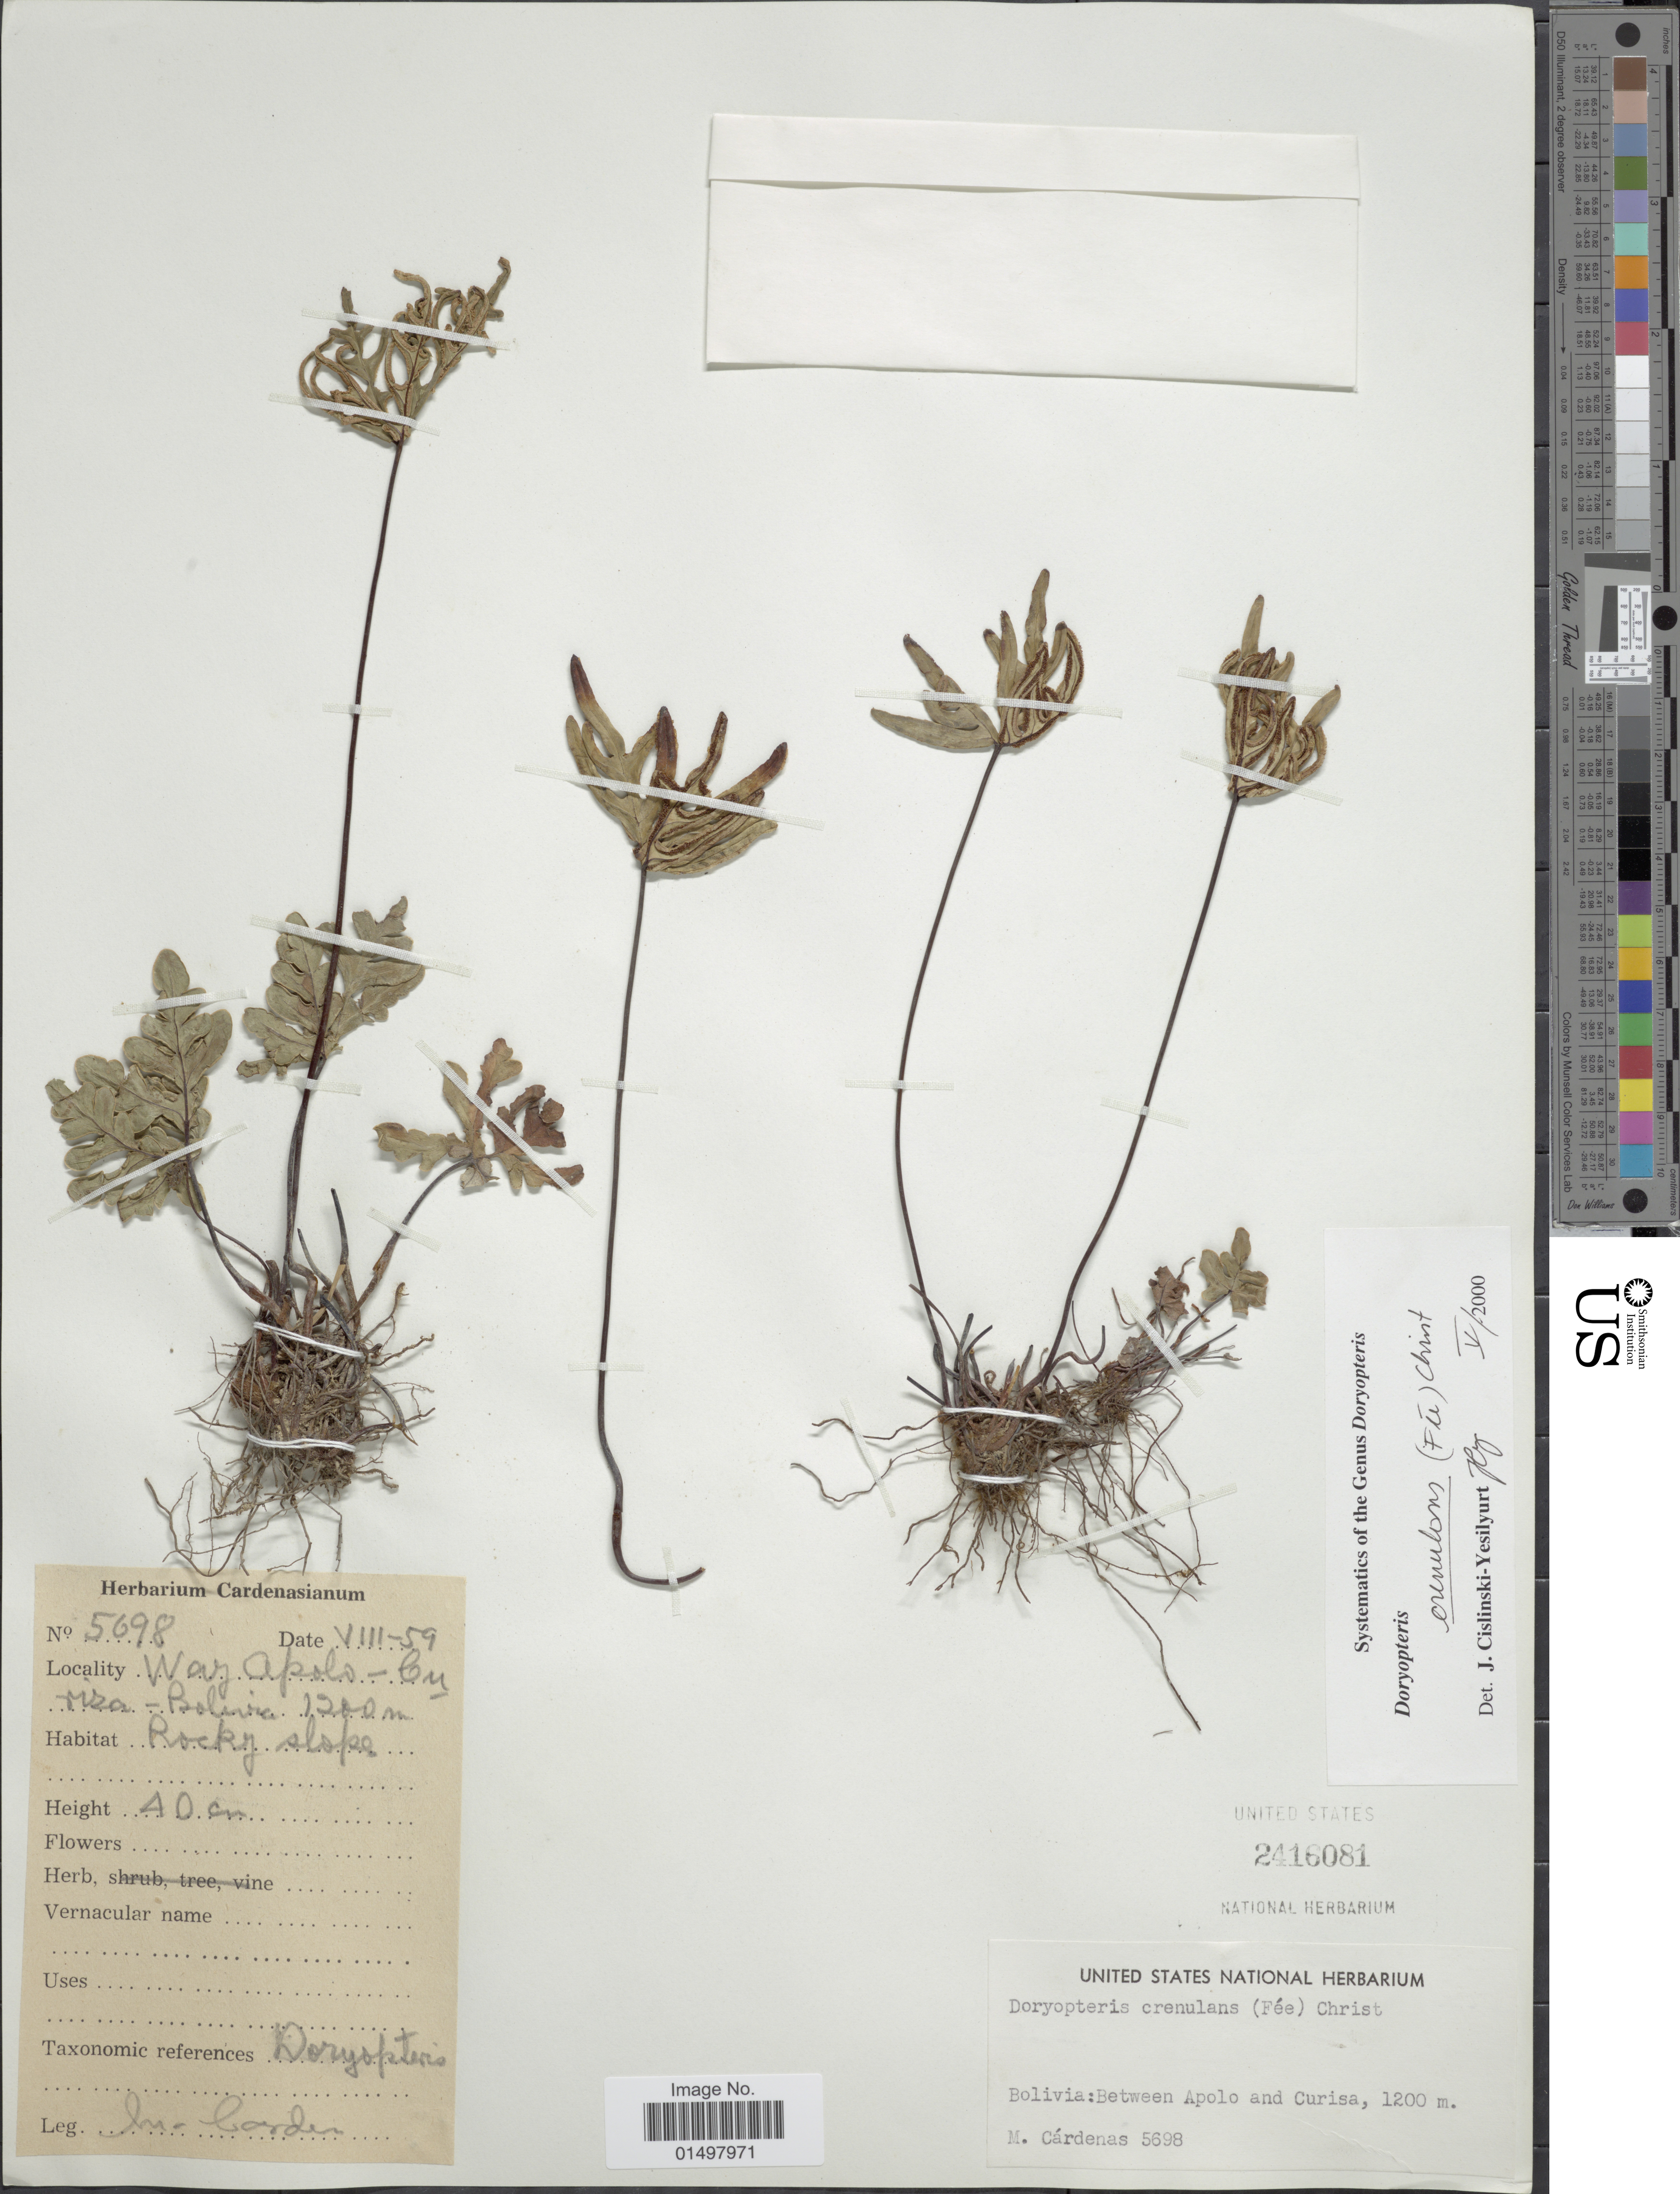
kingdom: Plantae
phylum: Tracheophyta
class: Polypodiopsida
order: Polypodiales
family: Pteridaceae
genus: Doryopteris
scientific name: Doryopteris crenulans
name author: (Fée) Christ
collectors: M. Cárdenas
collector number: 5698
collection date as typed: Transcribed d/m/y: /8/59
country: Bolivia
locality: Between Apolo and Curisa.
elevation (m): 1200